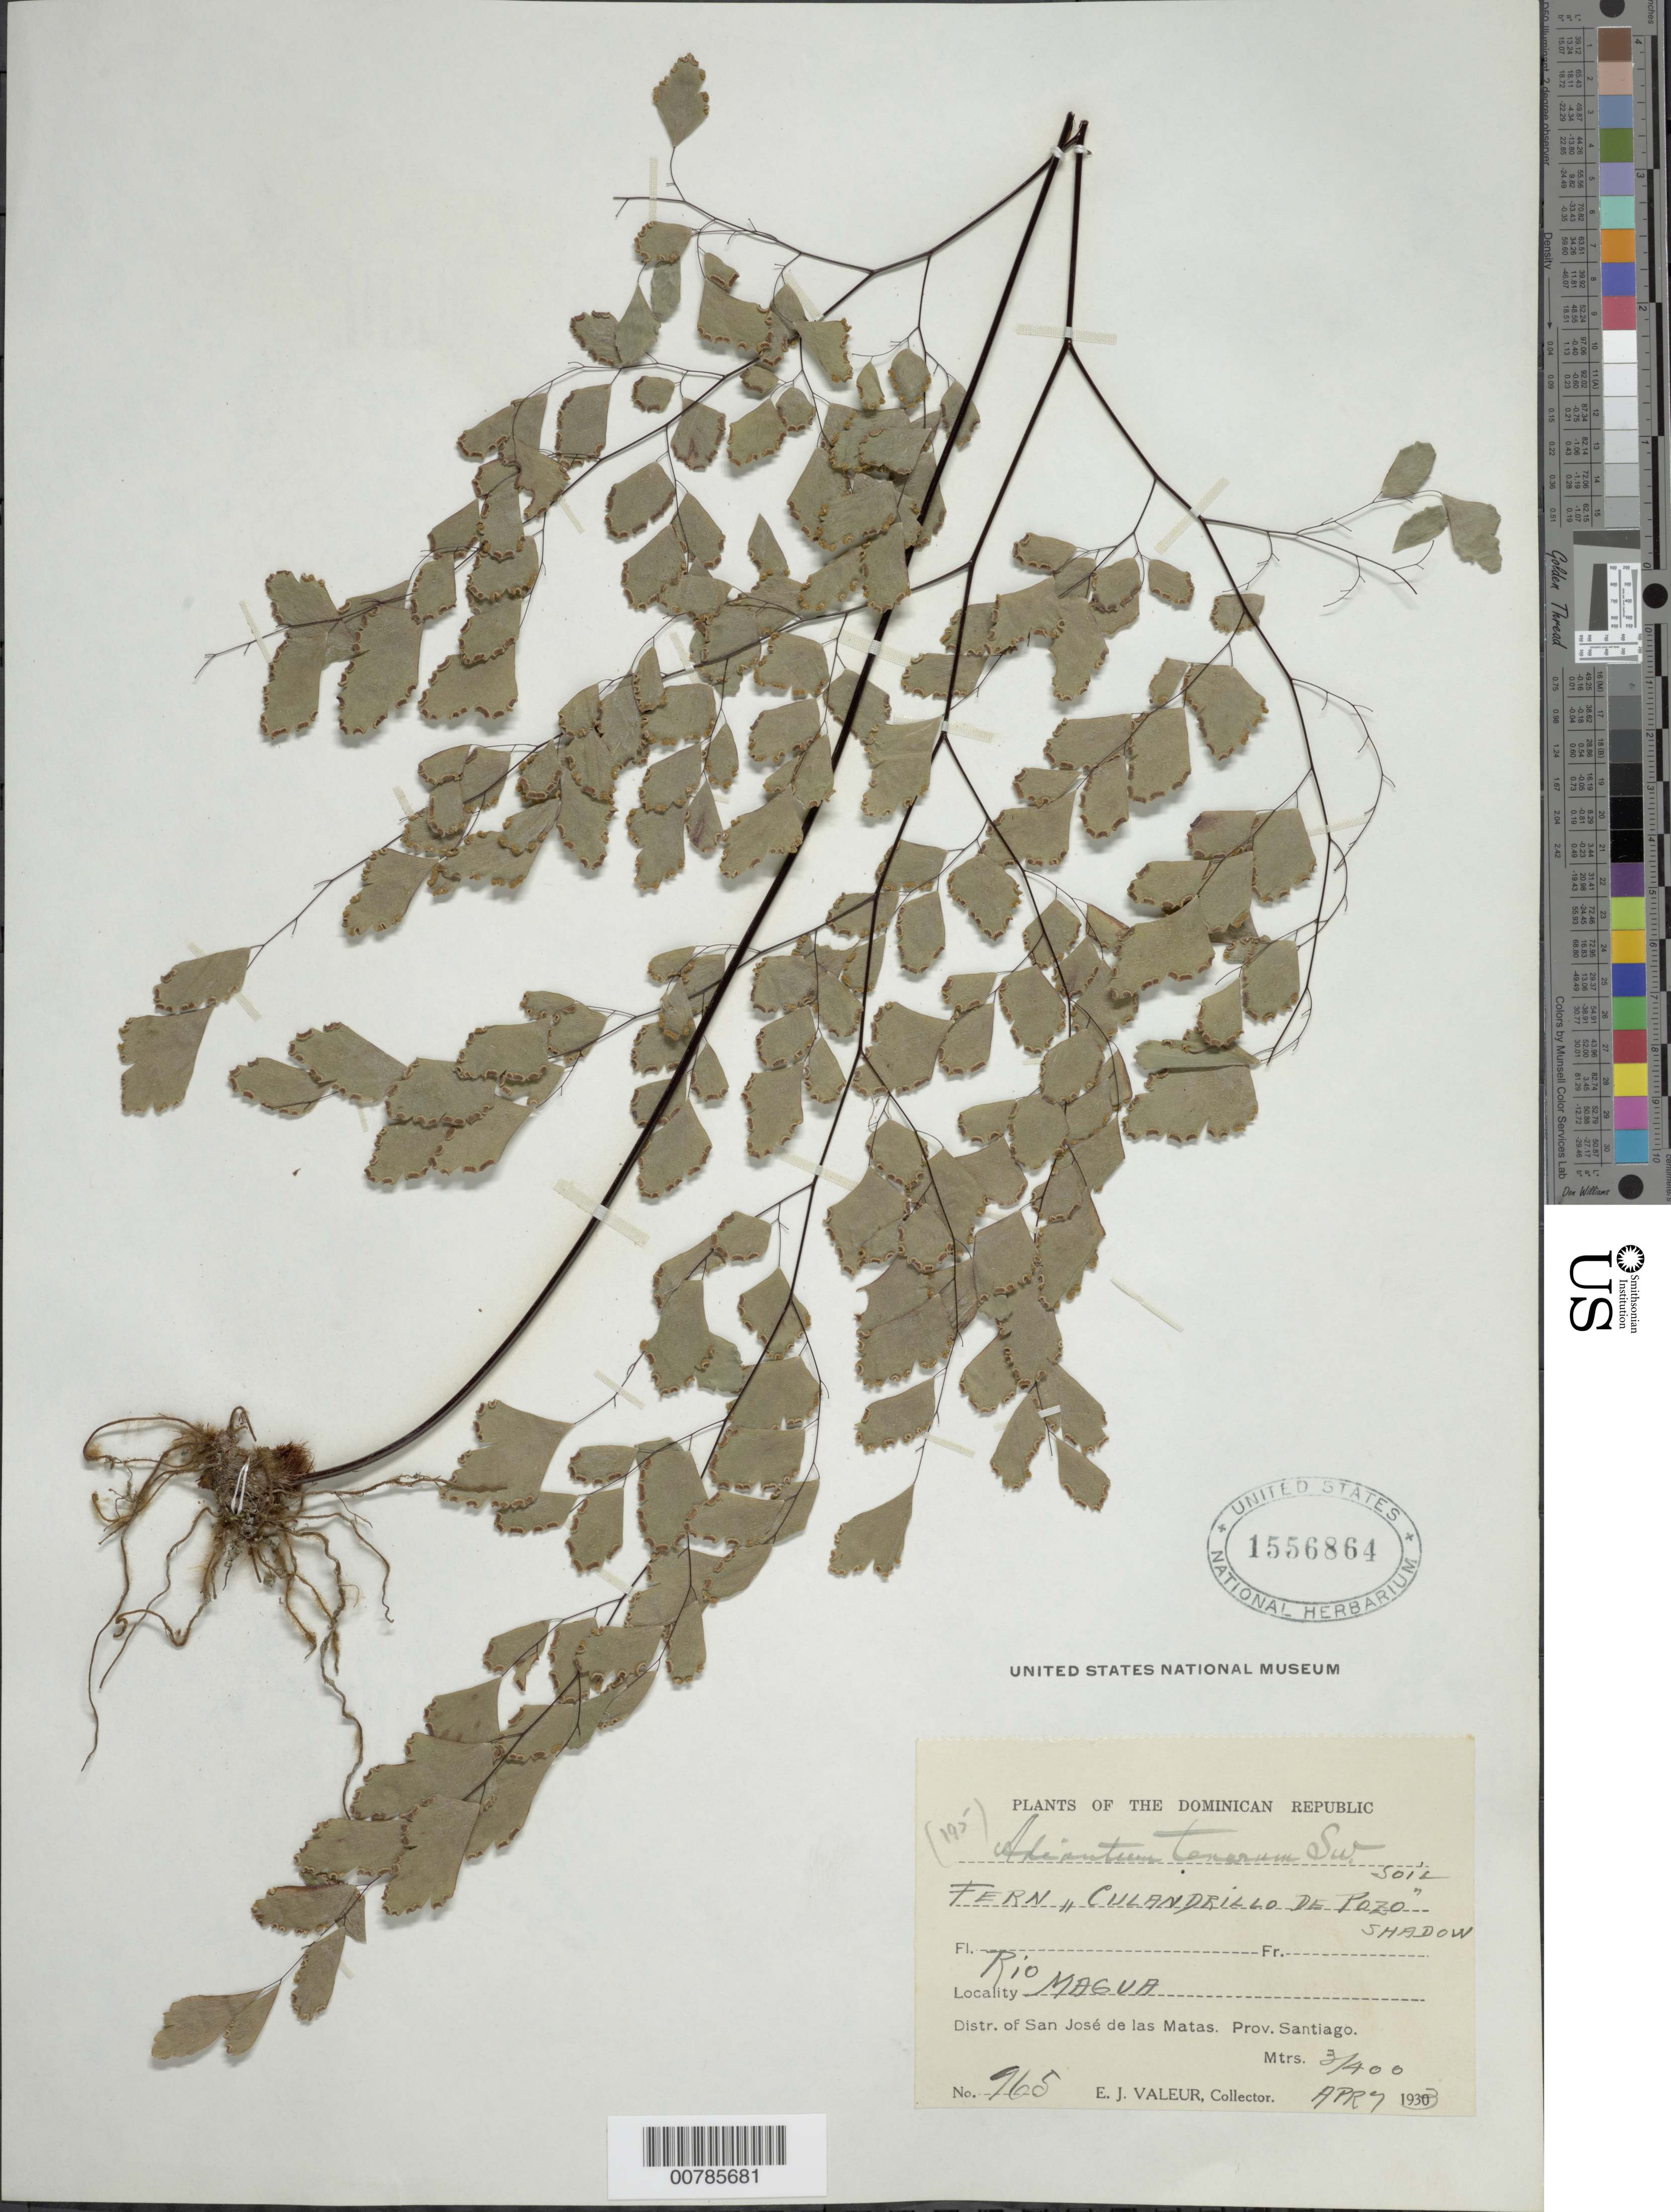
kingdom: Plantae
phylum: Tracheophyta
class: Polypodiopsida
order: Polypodiales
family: Pteridaceae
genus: Adiantum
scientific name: Adiantum tenerum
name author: Sw.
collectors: E. Valeur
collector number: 965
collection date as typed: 07 Apr 1933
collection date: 1933-04-07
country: Dominican Republic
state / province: Santiago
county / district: San José de las Matas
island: Hispaniola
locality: Río Magua, Culandrillo de Pazo shadow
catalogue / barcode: US 1556964